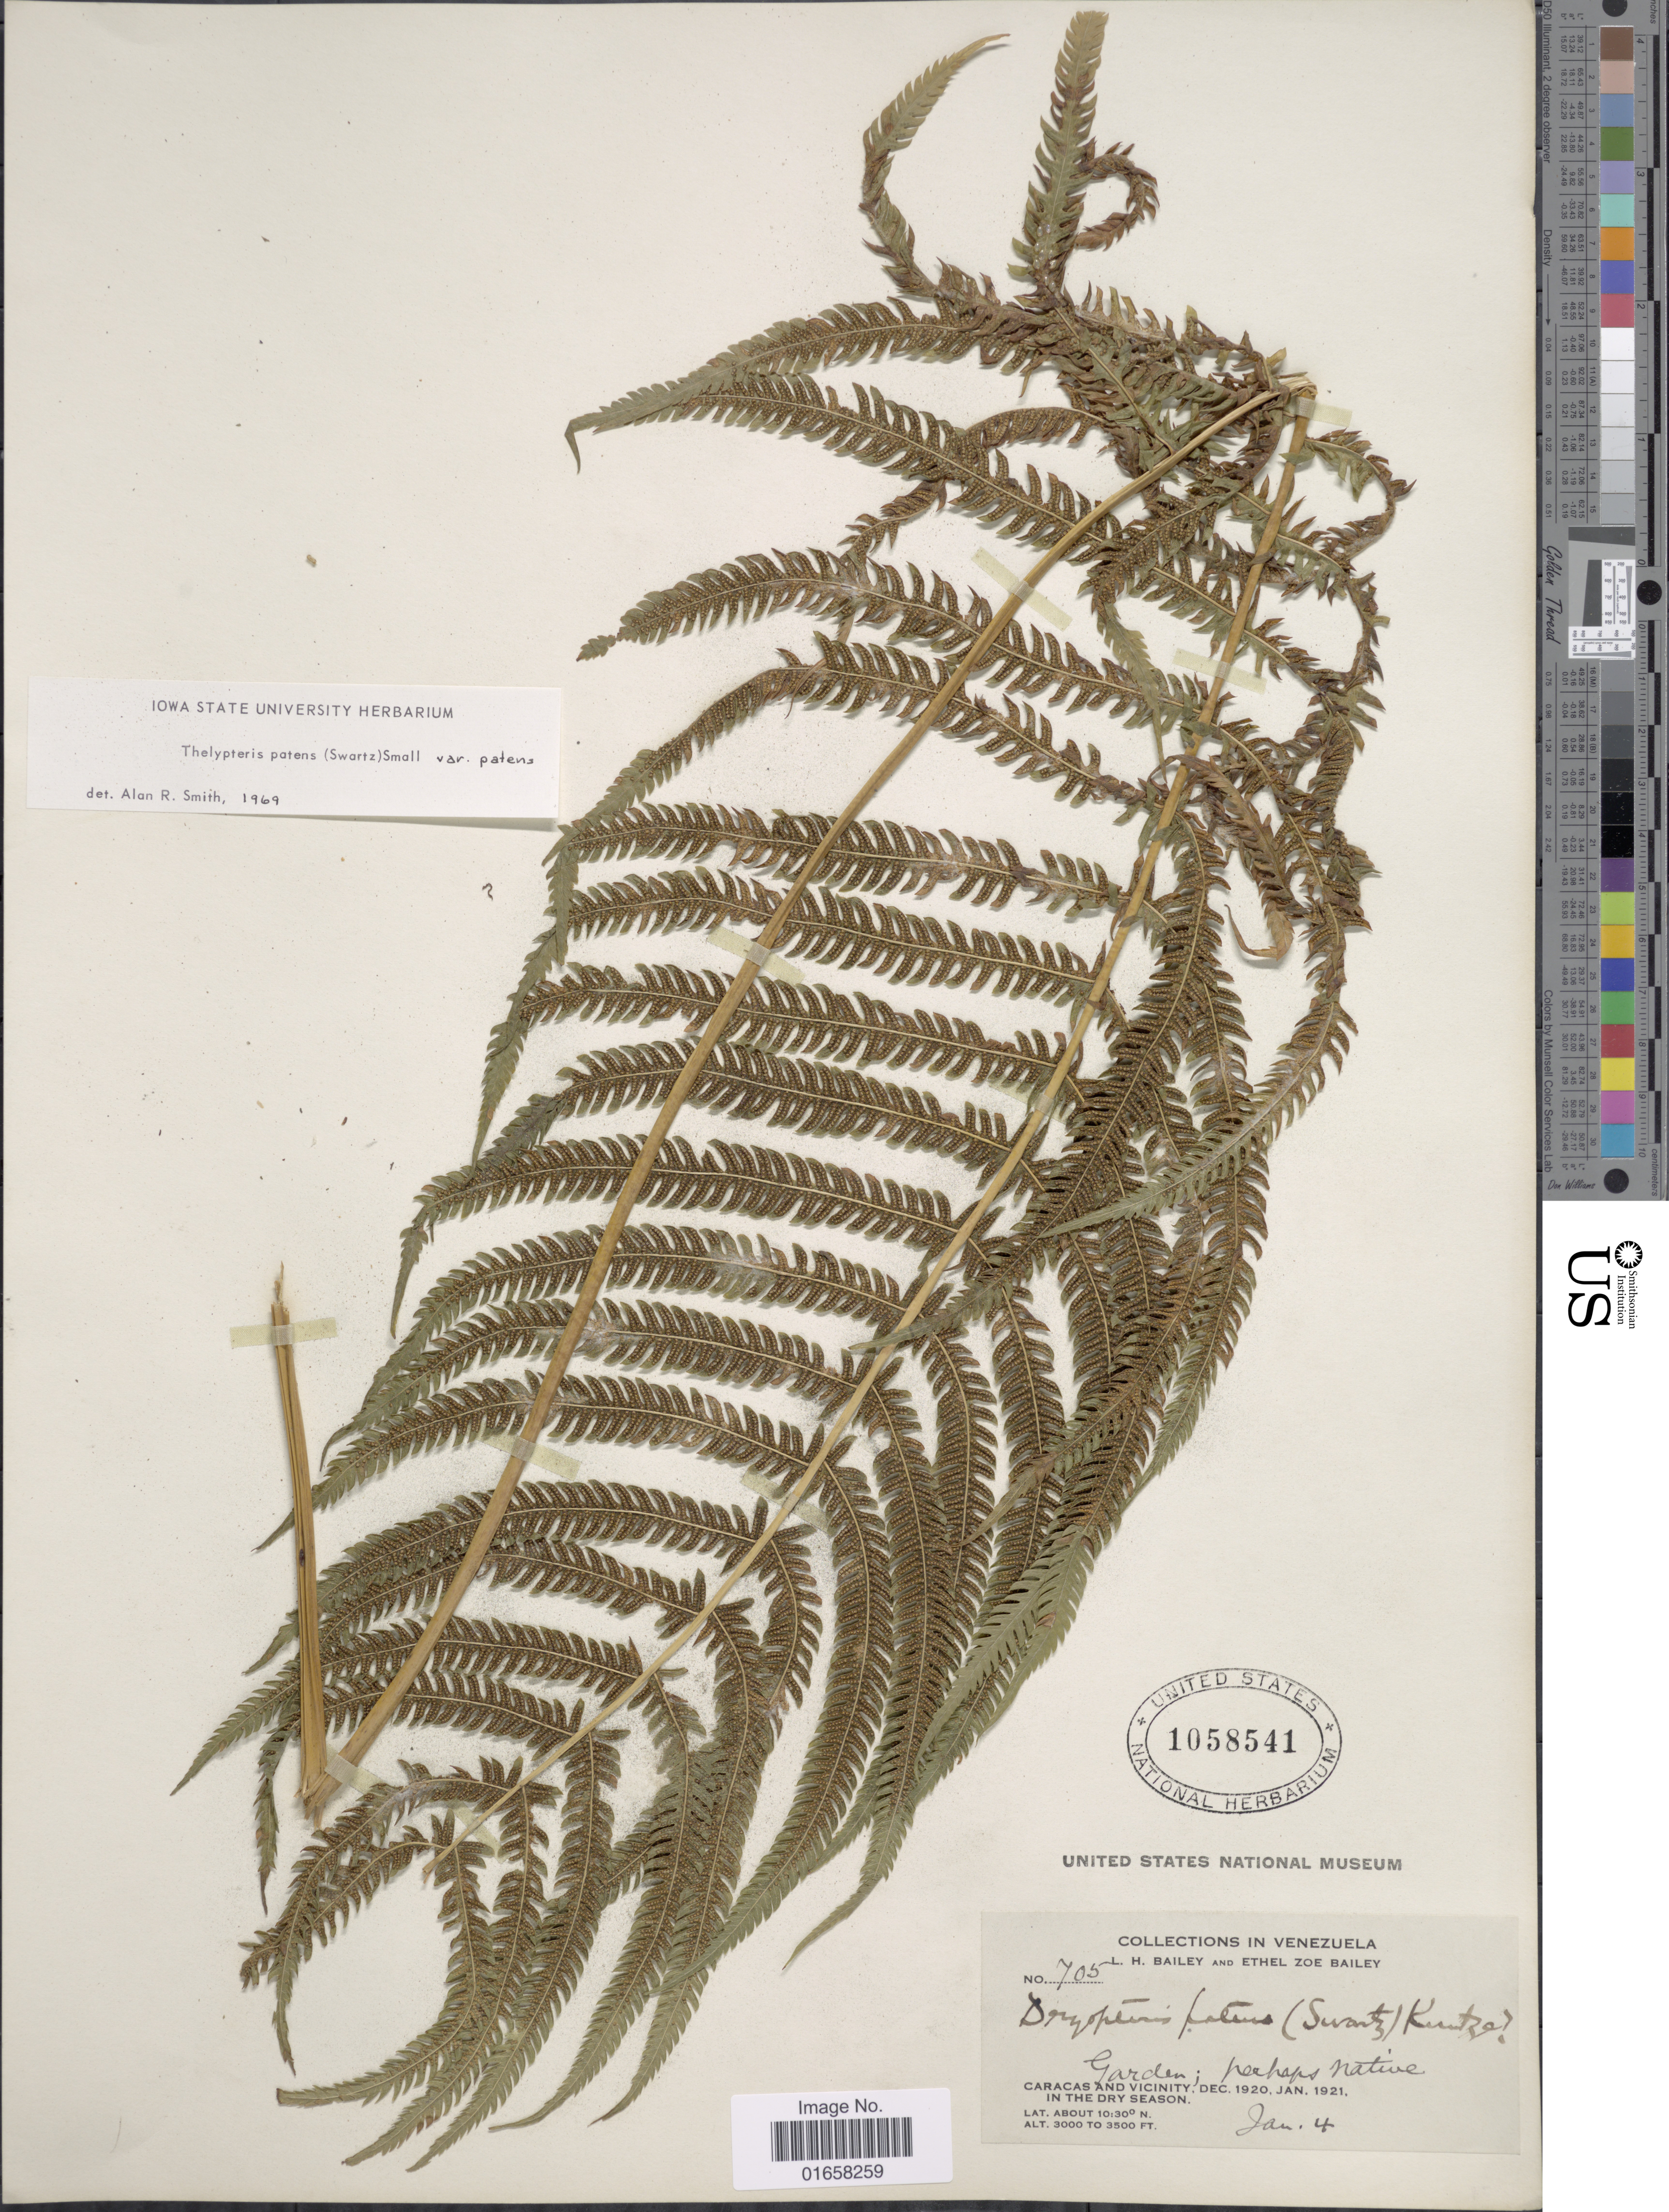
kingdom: Plantae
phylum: Tracheophyta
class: Polypodiopsida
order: Polypodiales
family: Thelypteridaceae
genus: Christella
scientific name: Christella patens var. patens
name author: (Sw.) Holttum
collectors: L. H. Bailey & E. Z. Bailey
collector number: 705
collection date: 1920-12/1921-01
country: Venezuela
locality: Caracas and Vicinity. Garden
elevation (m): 3000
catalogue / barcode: US 1058541